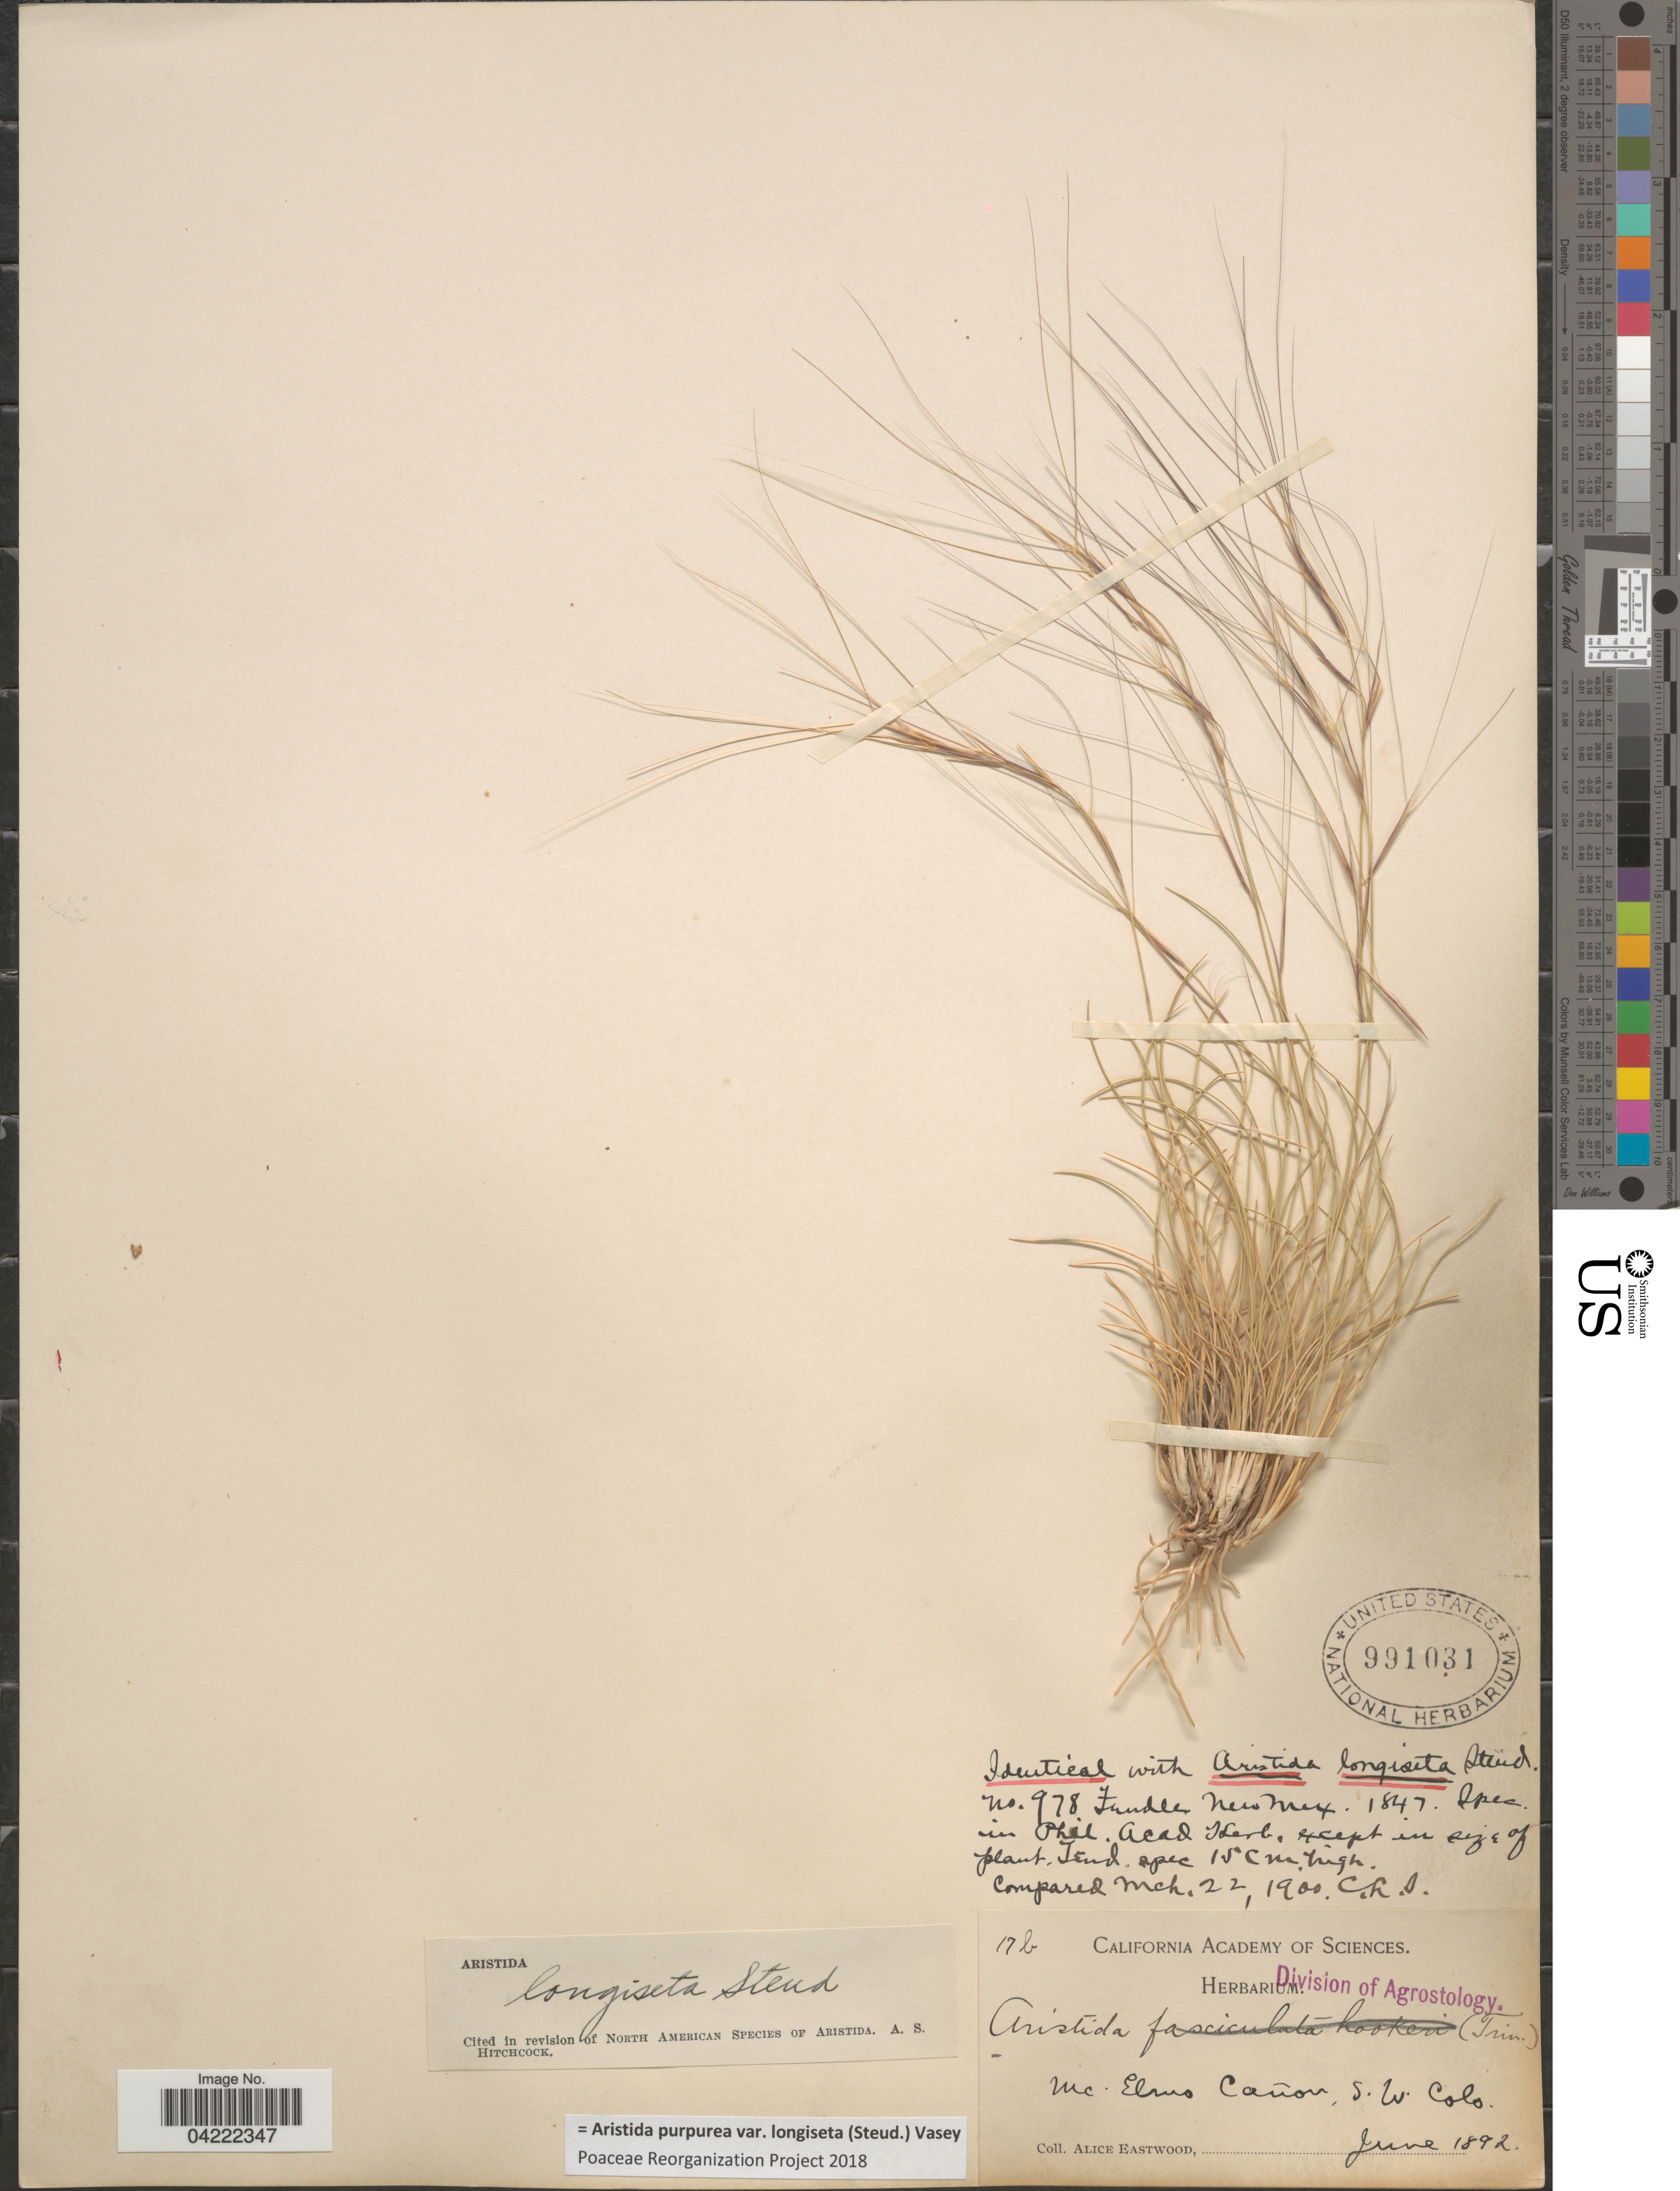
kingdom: Plantae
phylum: Tracheophyta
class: Liliopsida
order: Poales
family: Poaceae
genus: Aristida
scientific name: Aristida purpurea var. longiseta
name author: (Steud.) Vasey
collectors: A. Eastwood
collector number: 17b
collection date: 1892-06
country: United States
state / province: Colorado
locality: Mc Elmo Cañon, S.W. Colo.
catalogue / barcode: US 991031